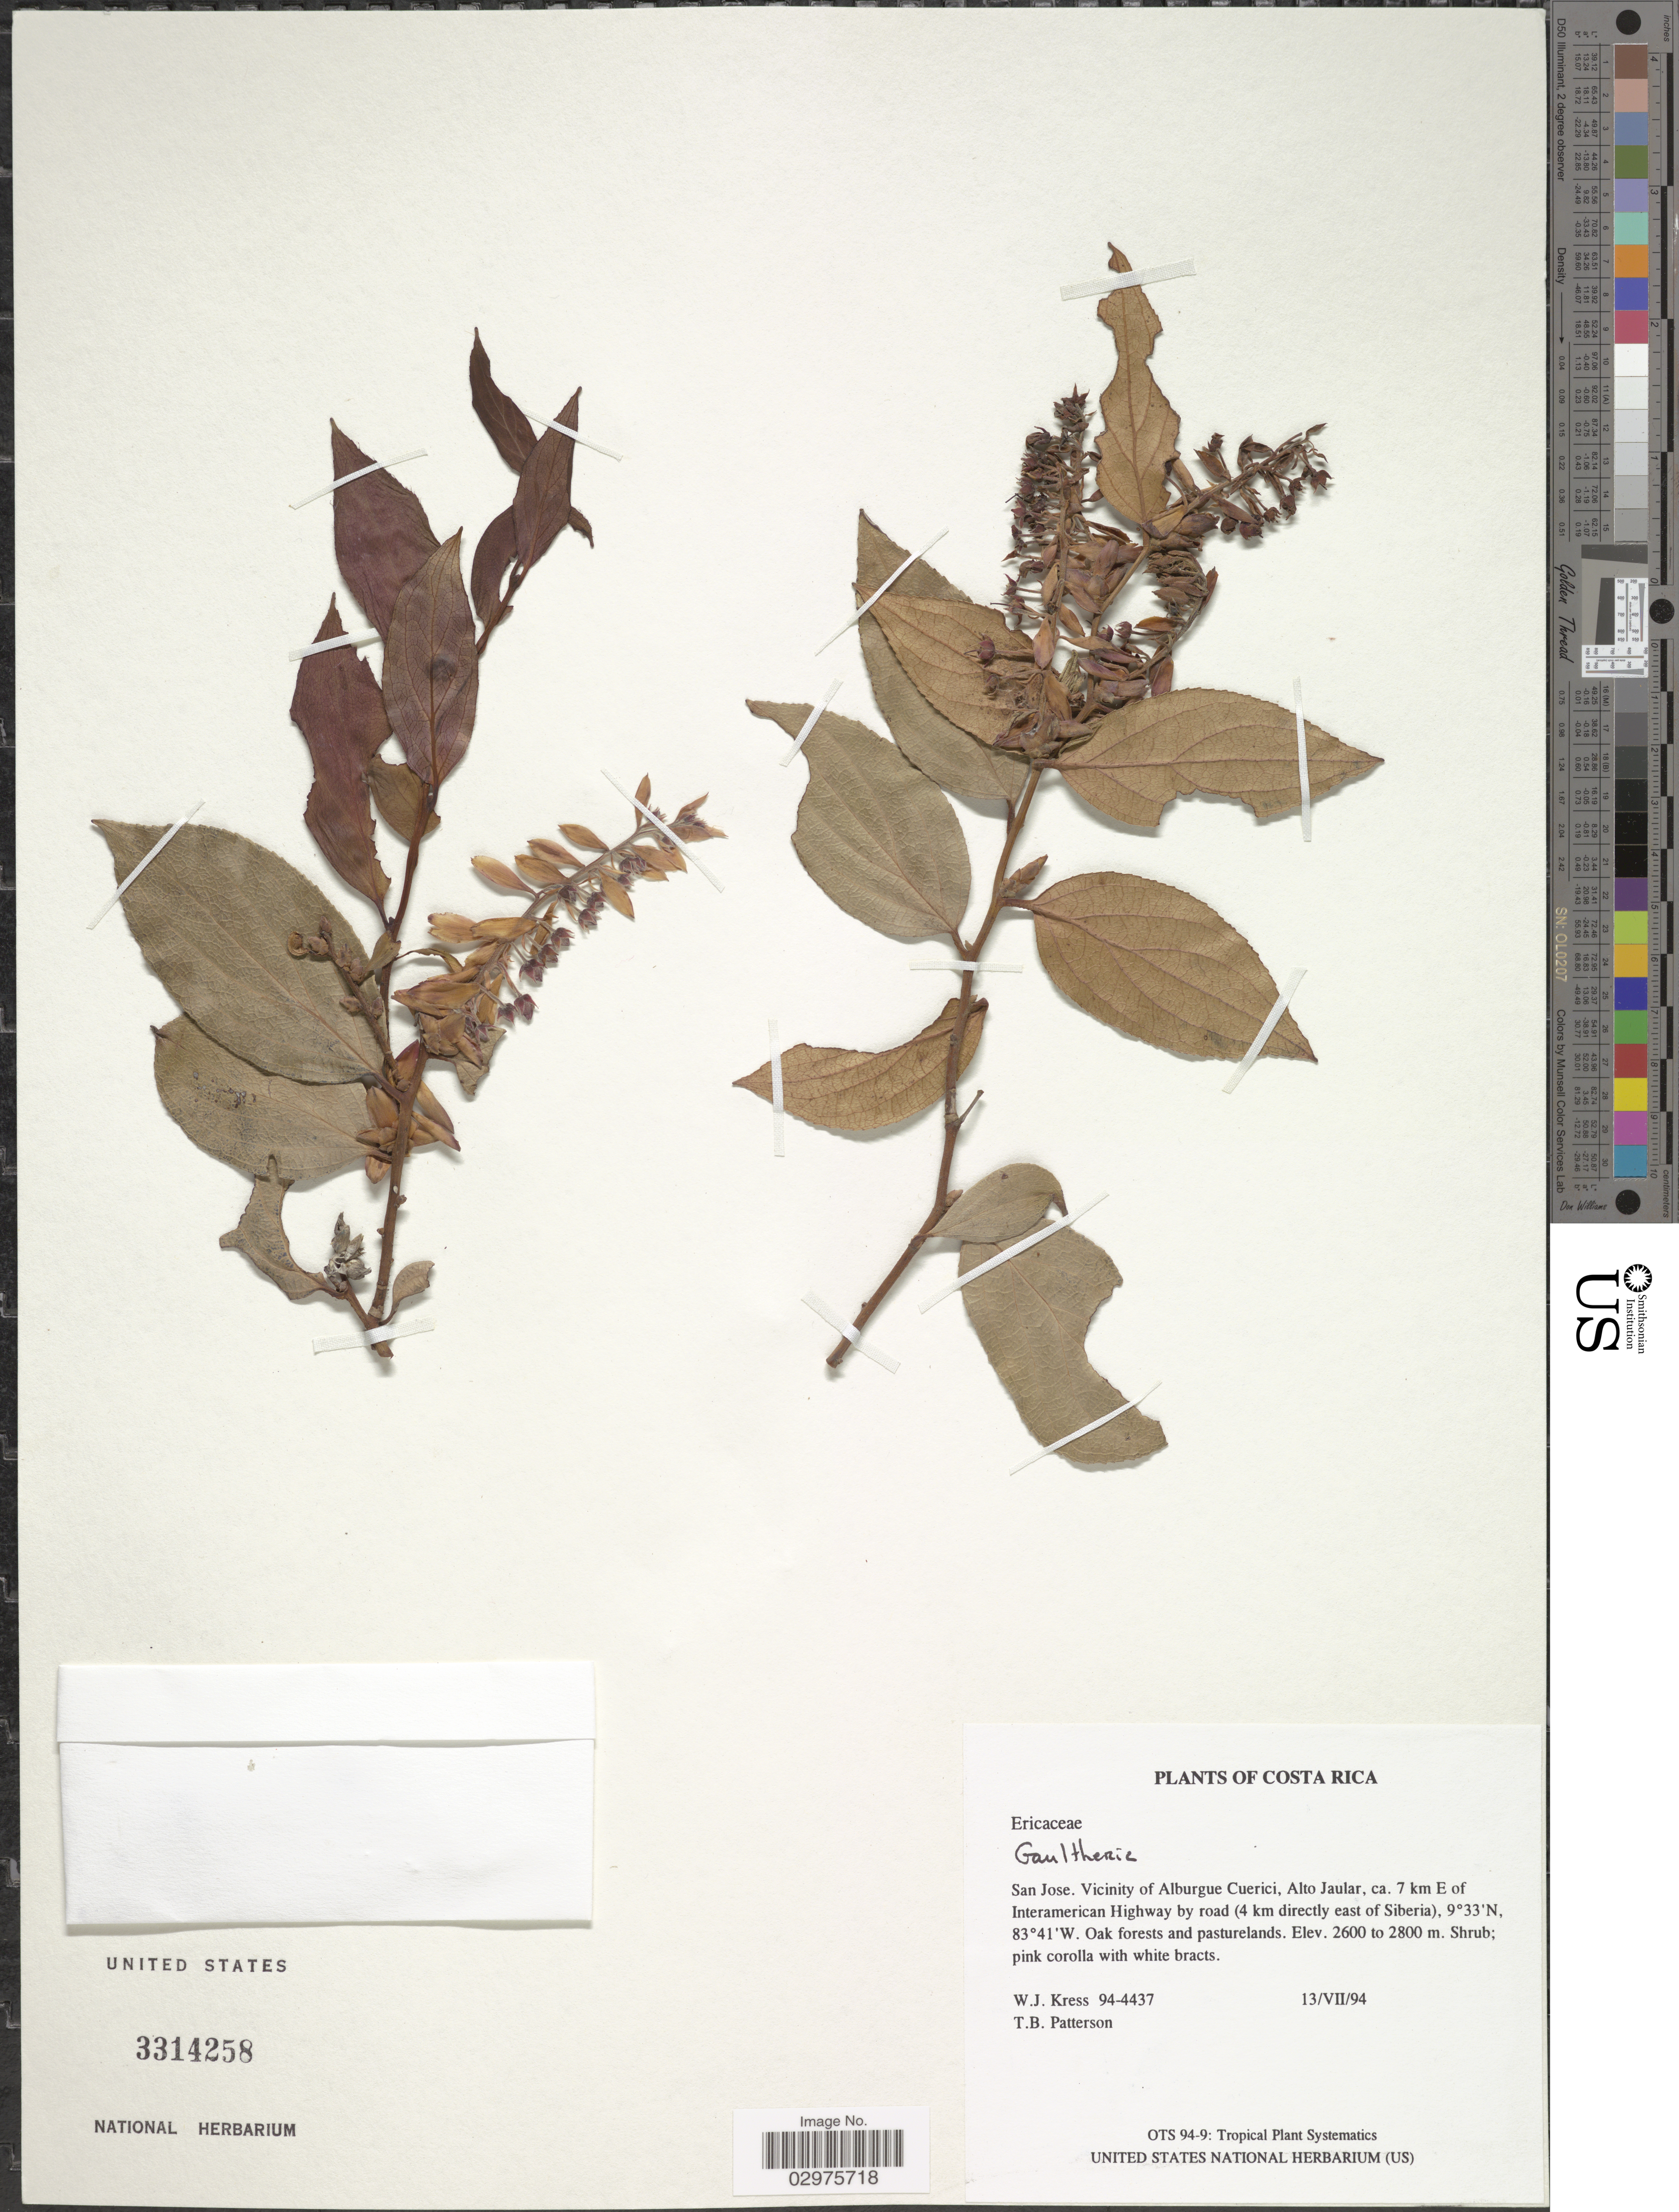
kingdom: Plantae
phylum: Tracheophyta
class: Magnoliopsida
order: Ericales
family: Ericaceae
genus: Gaultheria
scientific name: Gaultheria sp.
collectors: W. J. Kress & T. B. Patterson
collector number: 94-4437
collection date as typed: Transcribed d/m/y: 13/7/94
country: Costa Rica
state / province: San José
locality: Vicinity of Alburque Cuerici, Alto Jaular, ca. 7 km E of Interamerican Highway by road (4 km directly east of Siberia).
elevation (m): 2600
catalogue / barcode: US 3314258